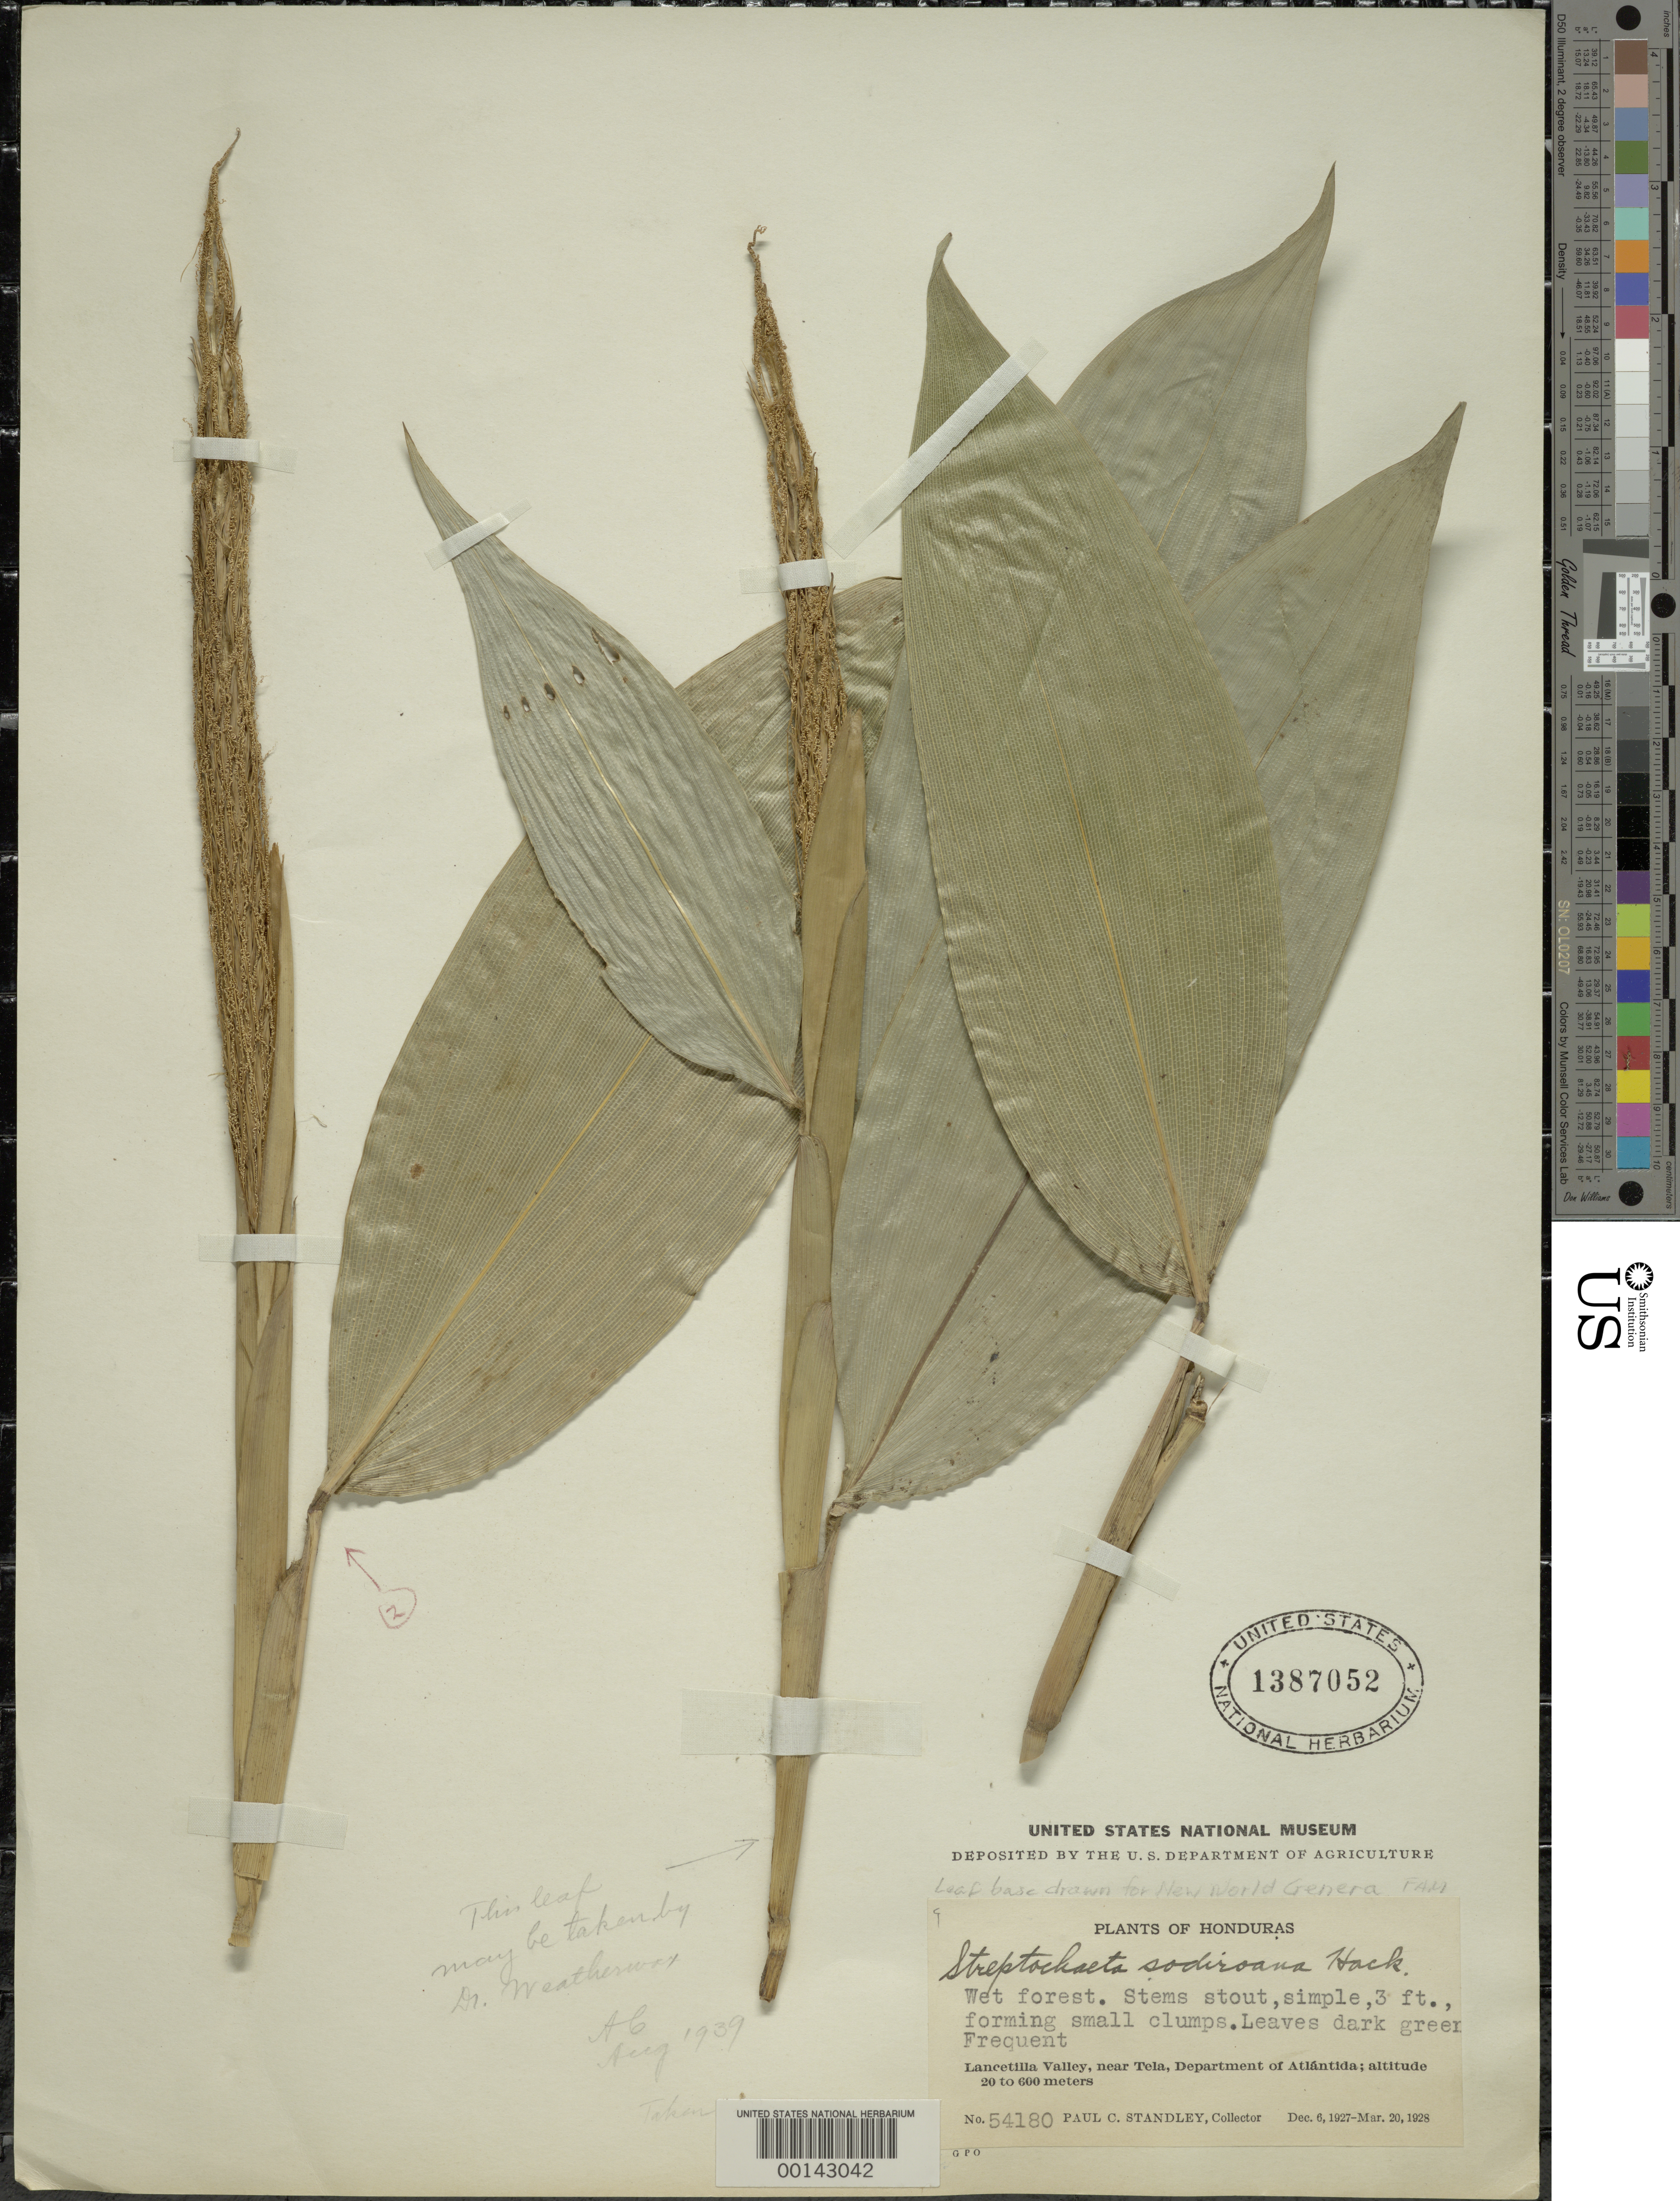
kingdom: Plantae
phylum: Tracheophyta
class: Liliopsida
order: Poales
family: Poaceae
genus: Streptochaeta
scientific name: Streptochaeta sodiroana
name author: Hack.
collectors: P. C. Standley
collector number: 54180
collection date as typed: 06 Dec 1928 to 20 Mar 1928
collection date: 1928-03-20/1928-12-06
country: Honduras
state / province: Atlántida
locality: Lancetilla Valley, near Tela.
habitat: Wet forest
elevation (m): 20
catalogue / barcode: US 1387052